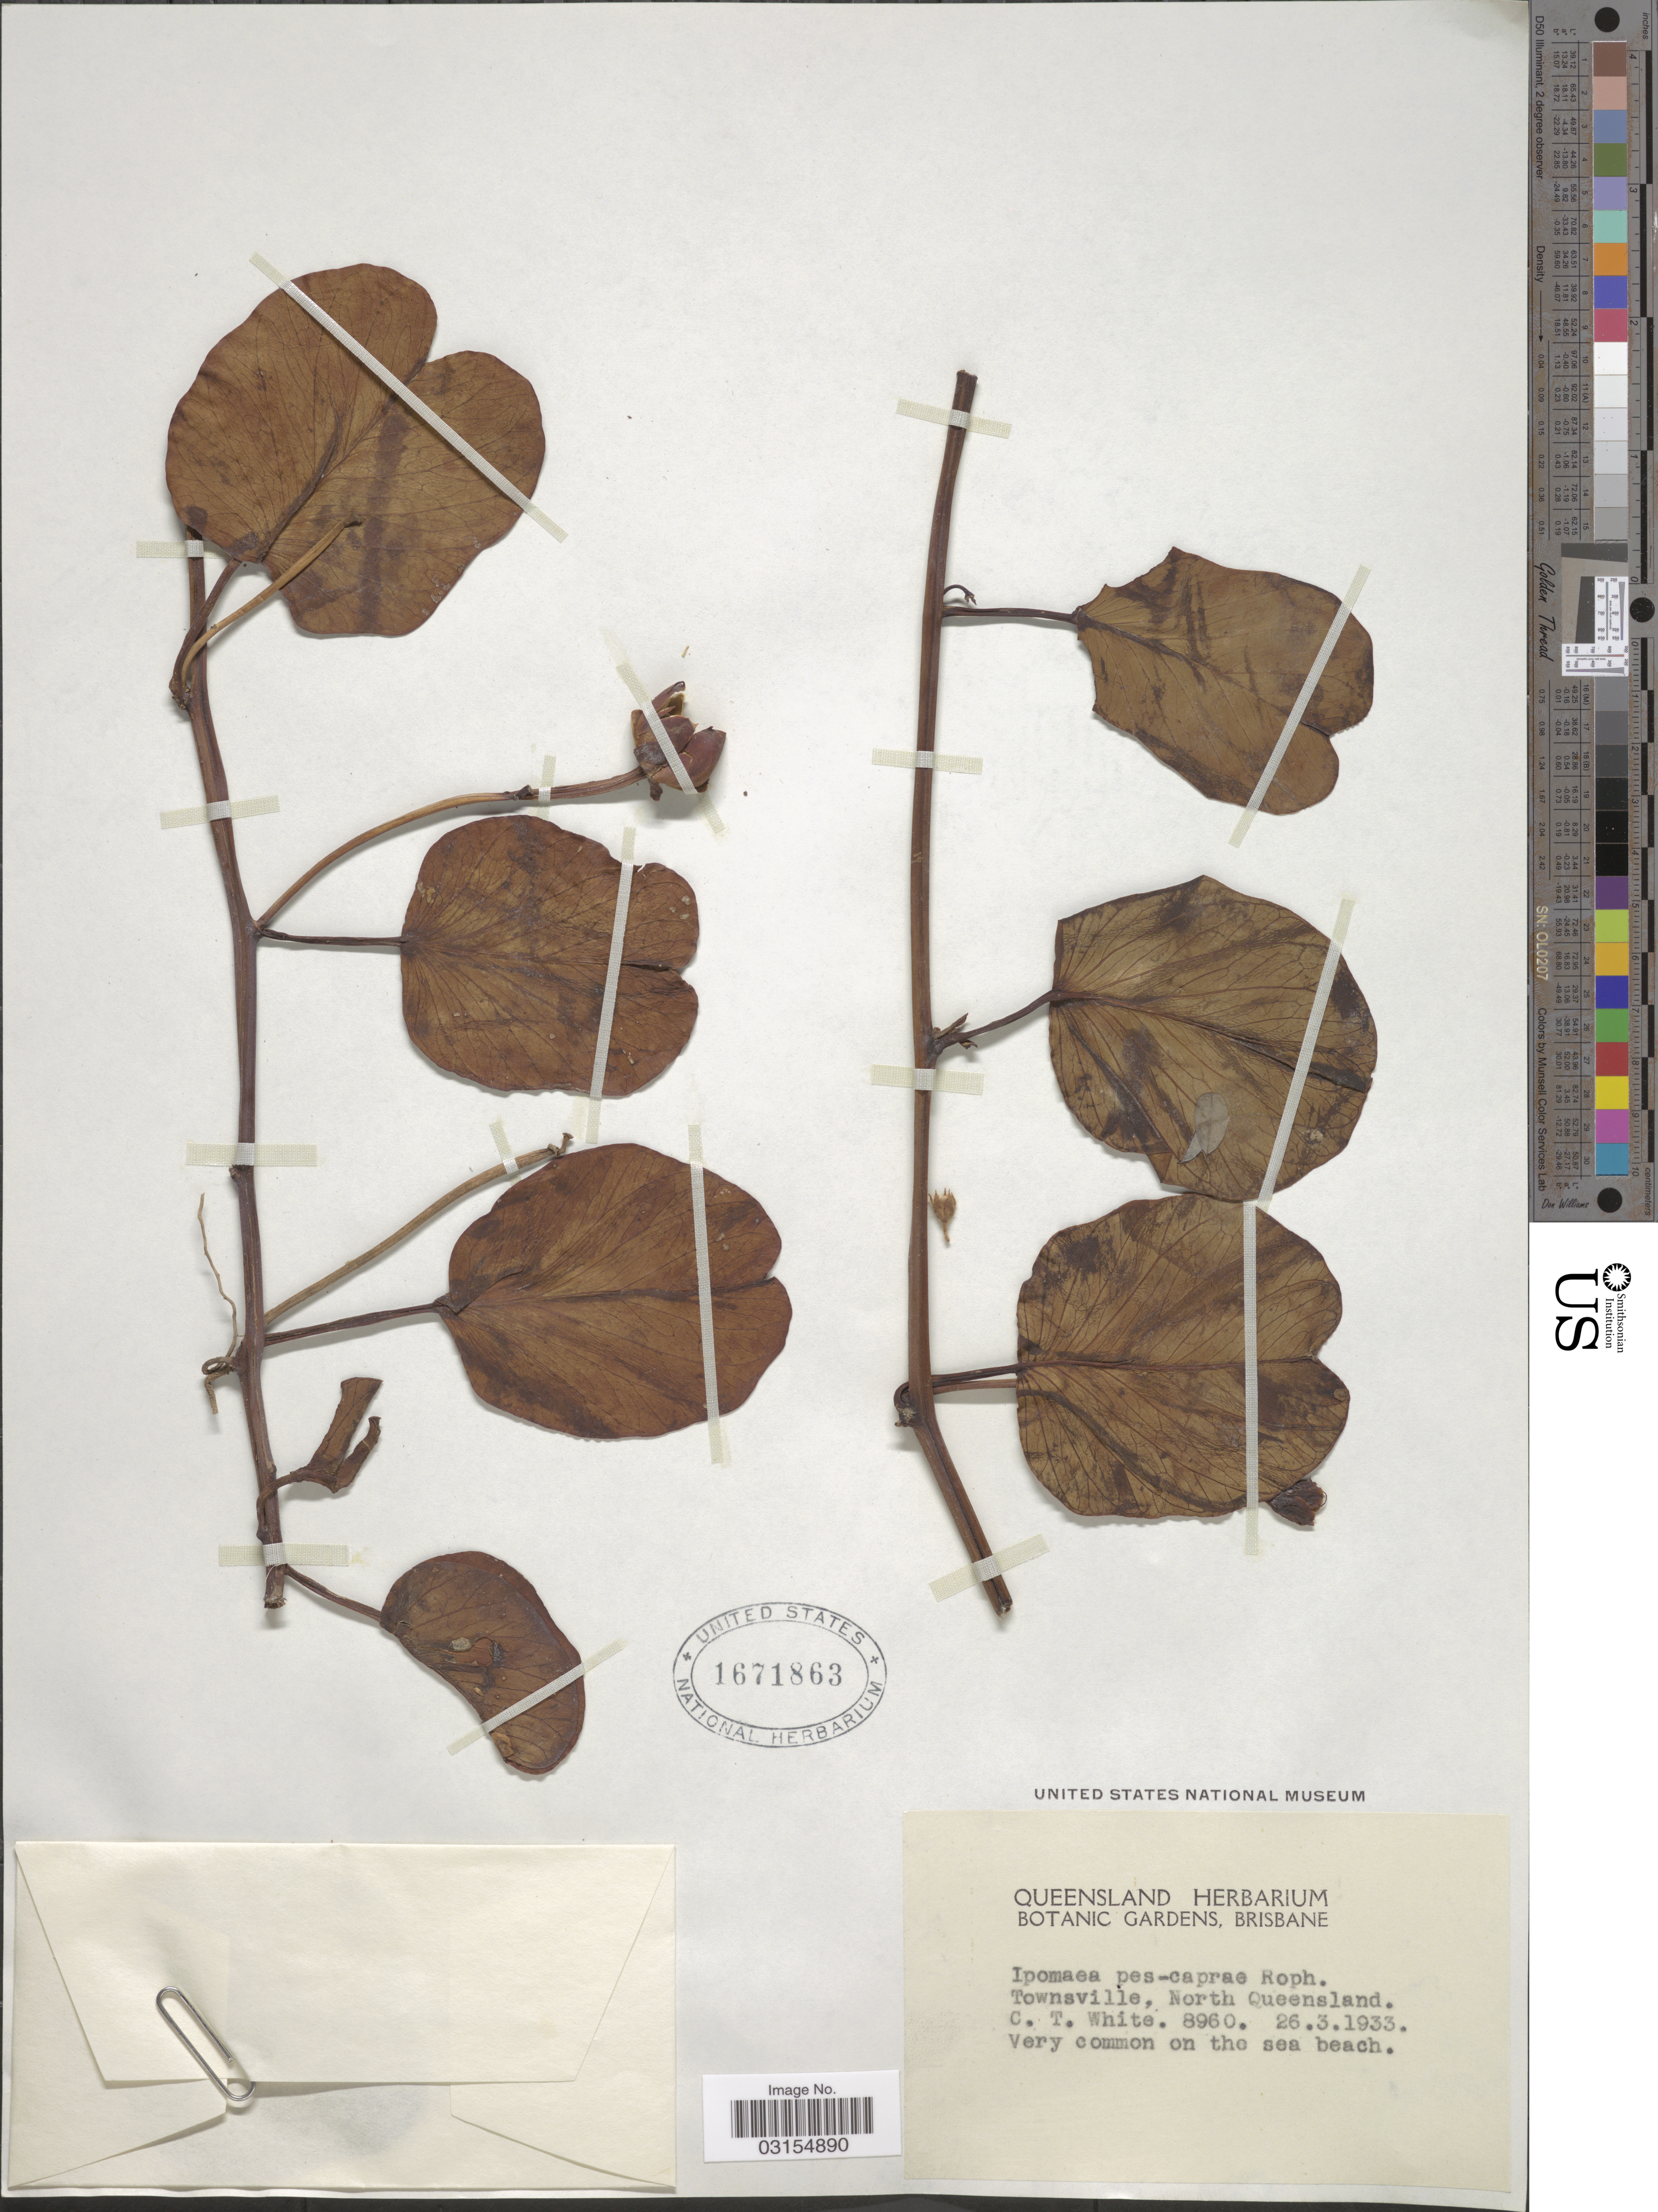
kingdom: Plantae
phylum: Tracheophyta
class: Magnoliopsida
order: Solanales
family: Convolvulaceae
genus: Ipomoea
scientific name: Ipomoea pes-caprae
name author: (L.) R. Br.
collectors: C. T. White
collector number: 8960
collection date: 1933-03-26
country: Australia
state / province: Queensland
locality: Townsville, North Queensland.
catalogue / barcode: US 1671863